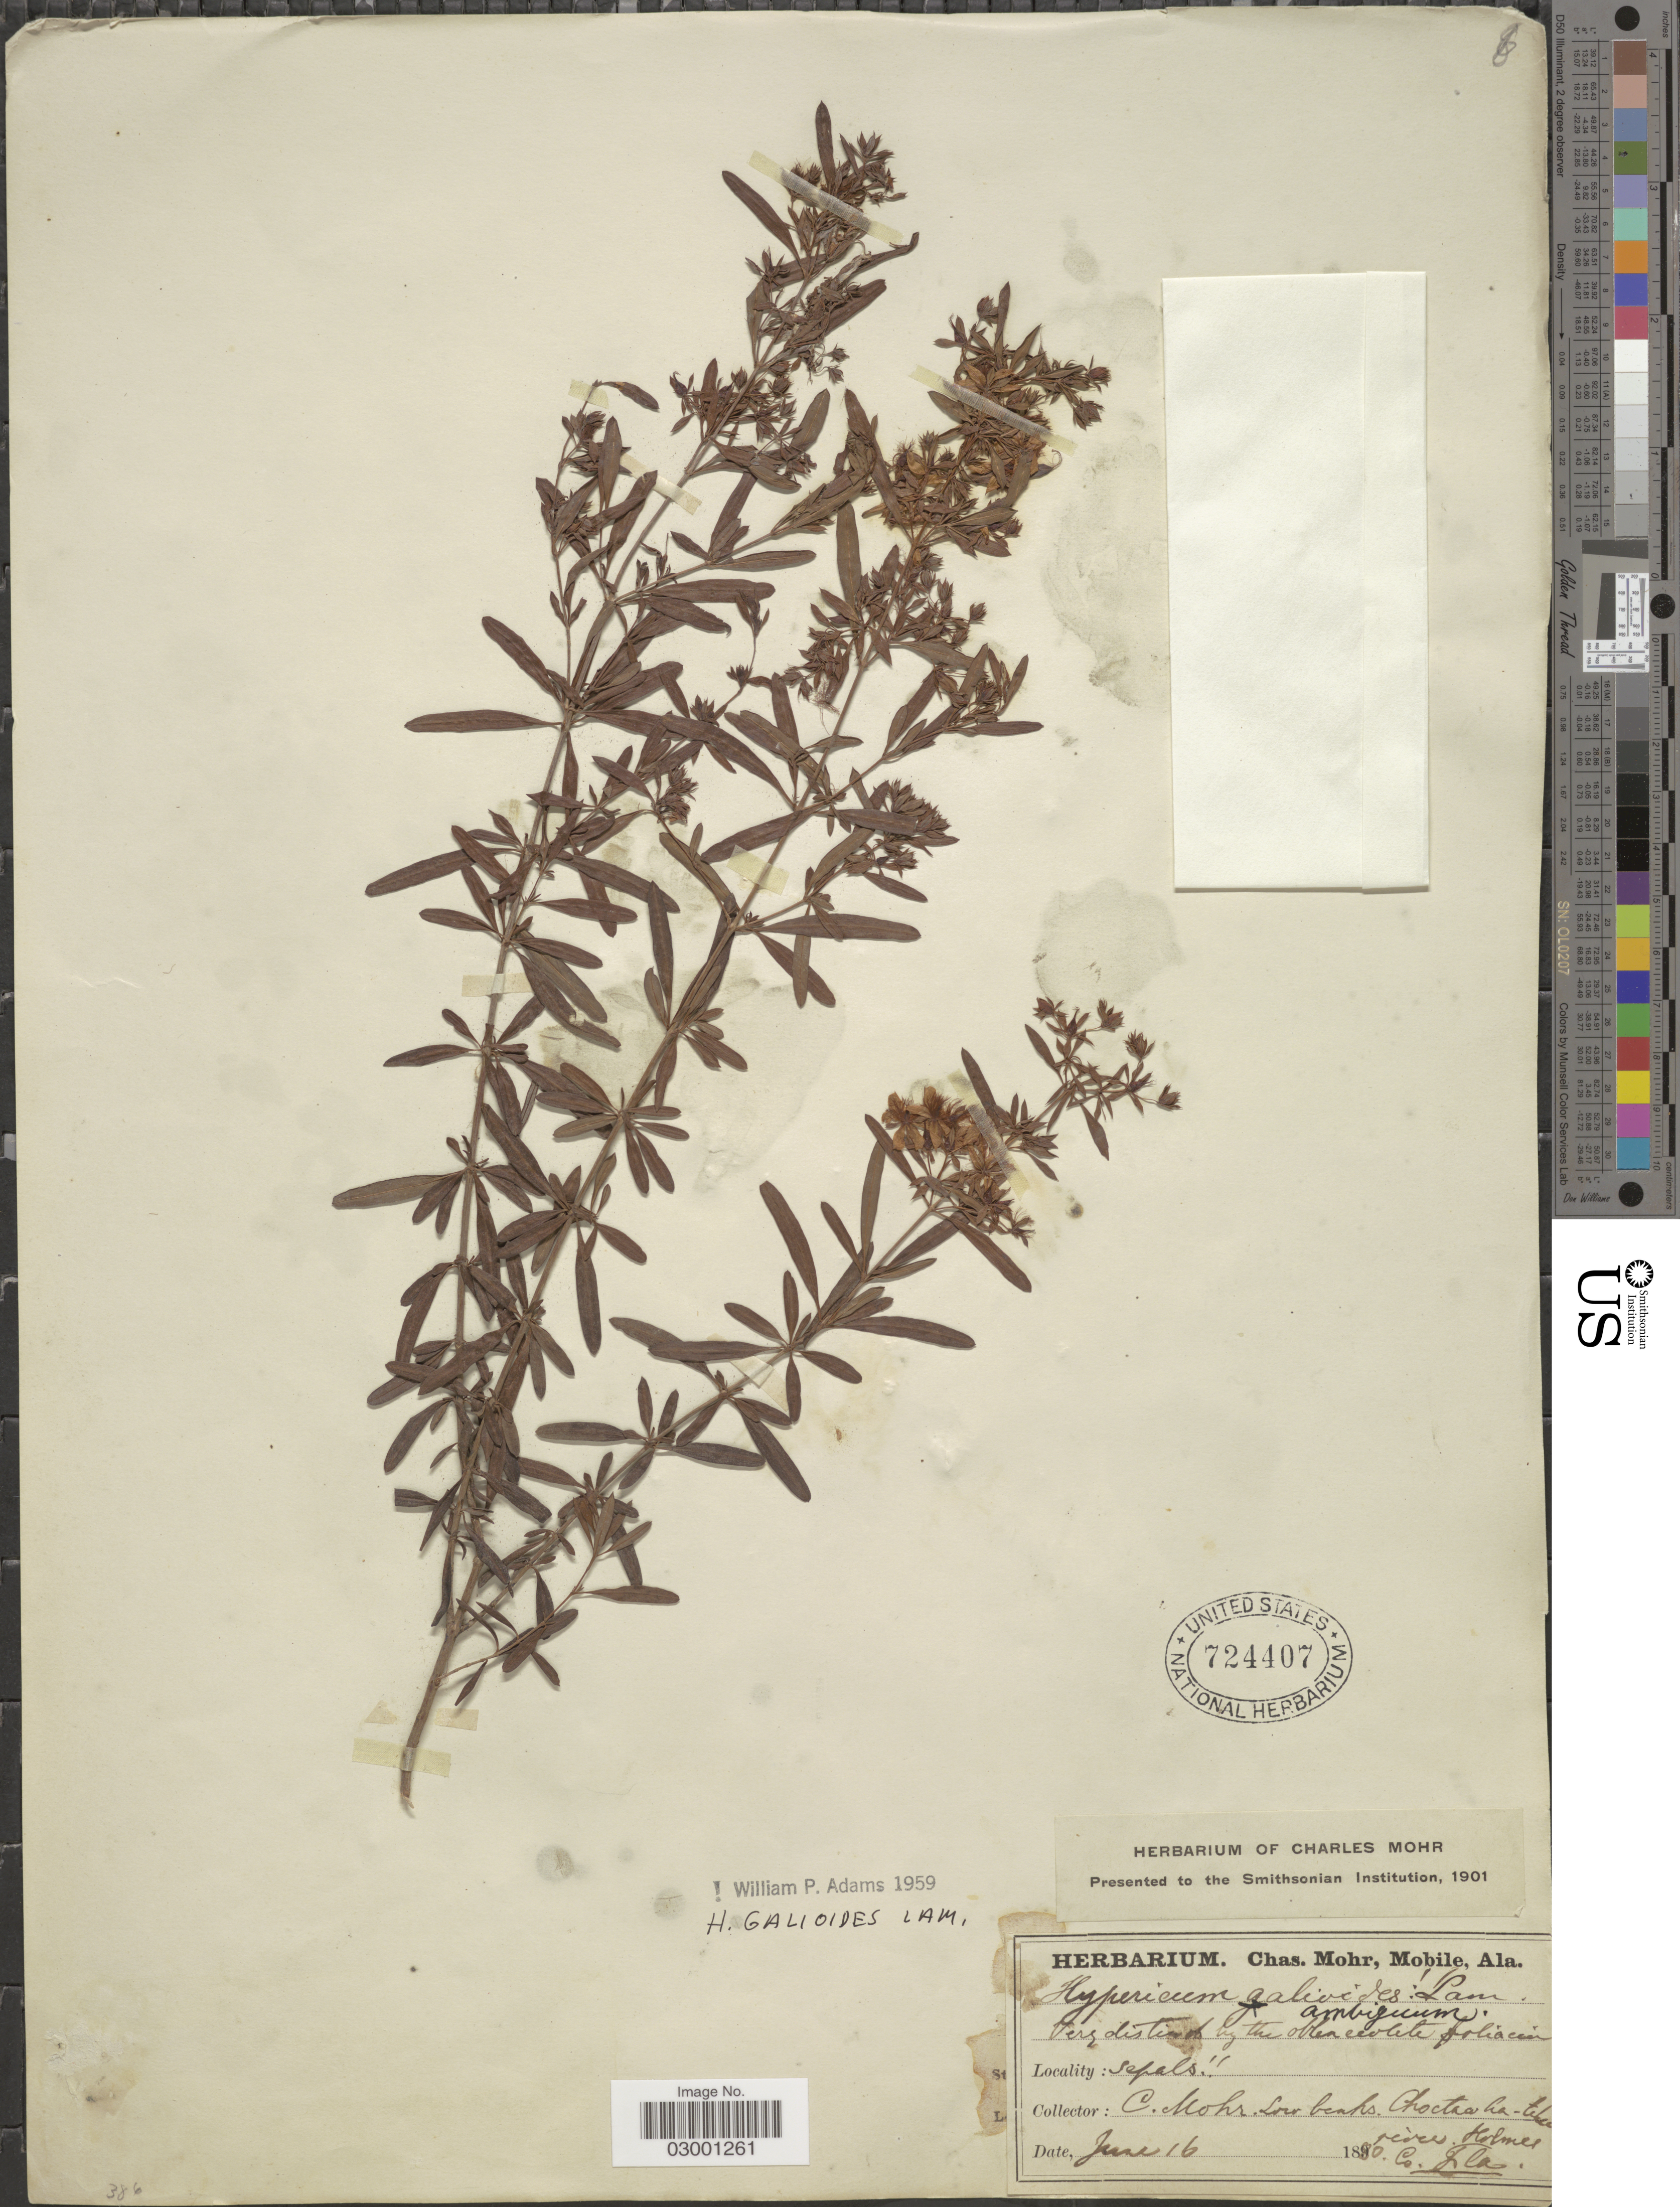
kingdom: Plantae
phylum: Tracheophyta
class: Magnoliopsida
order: Malpighiales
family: Hypericaceae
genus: Hypericum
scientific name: Hypericum galioides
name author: Lam.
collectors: Mohr, C. T. (herbarium)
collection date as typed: Transcribed d/m/y: /6/16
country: United States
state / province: Florida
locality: Low banks Choctawha - tchee river Holmes Co.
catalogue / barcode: US 724407